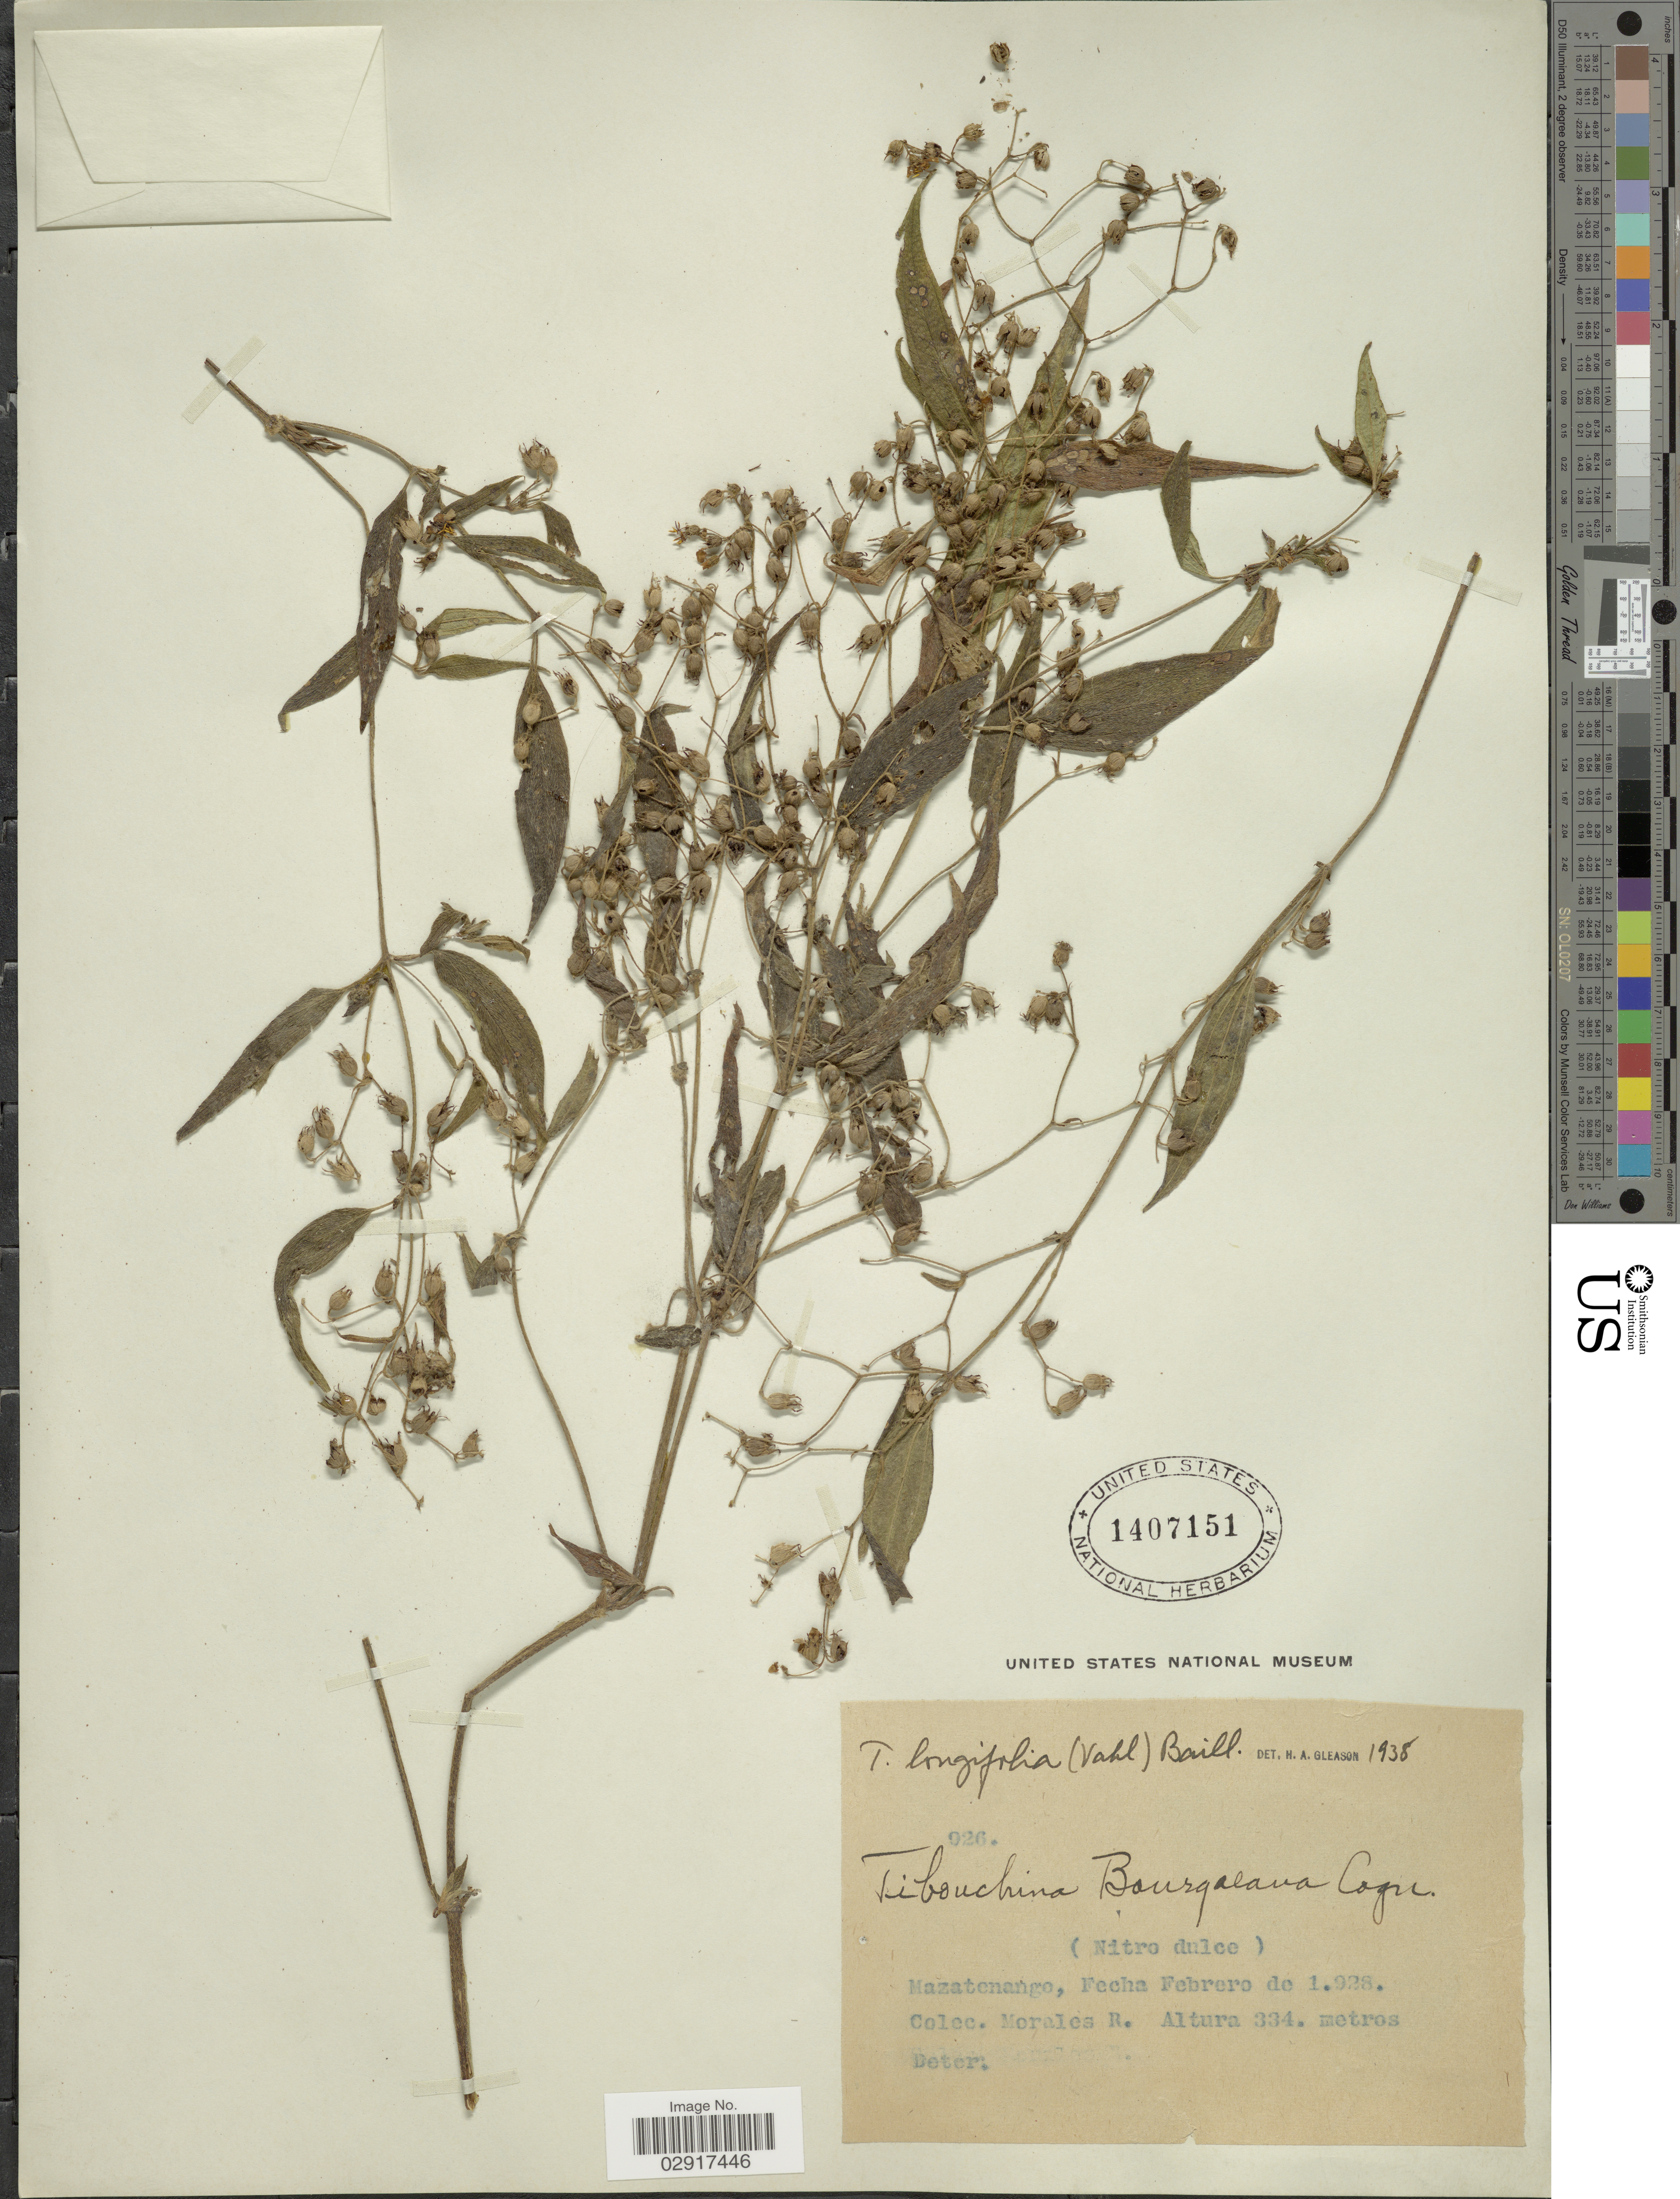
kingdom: Plantae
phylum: Tracheophyta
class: Magnoliopsida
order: Myrtales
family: Melastomataceae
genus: Chaetogastra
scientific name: Chaetogastra longifolia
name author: (Vahl) DC.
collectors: R. Morales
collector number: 926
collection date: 1928-02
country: Guatemala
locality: Mazatenango.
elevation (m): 334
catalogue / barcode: US 1407151